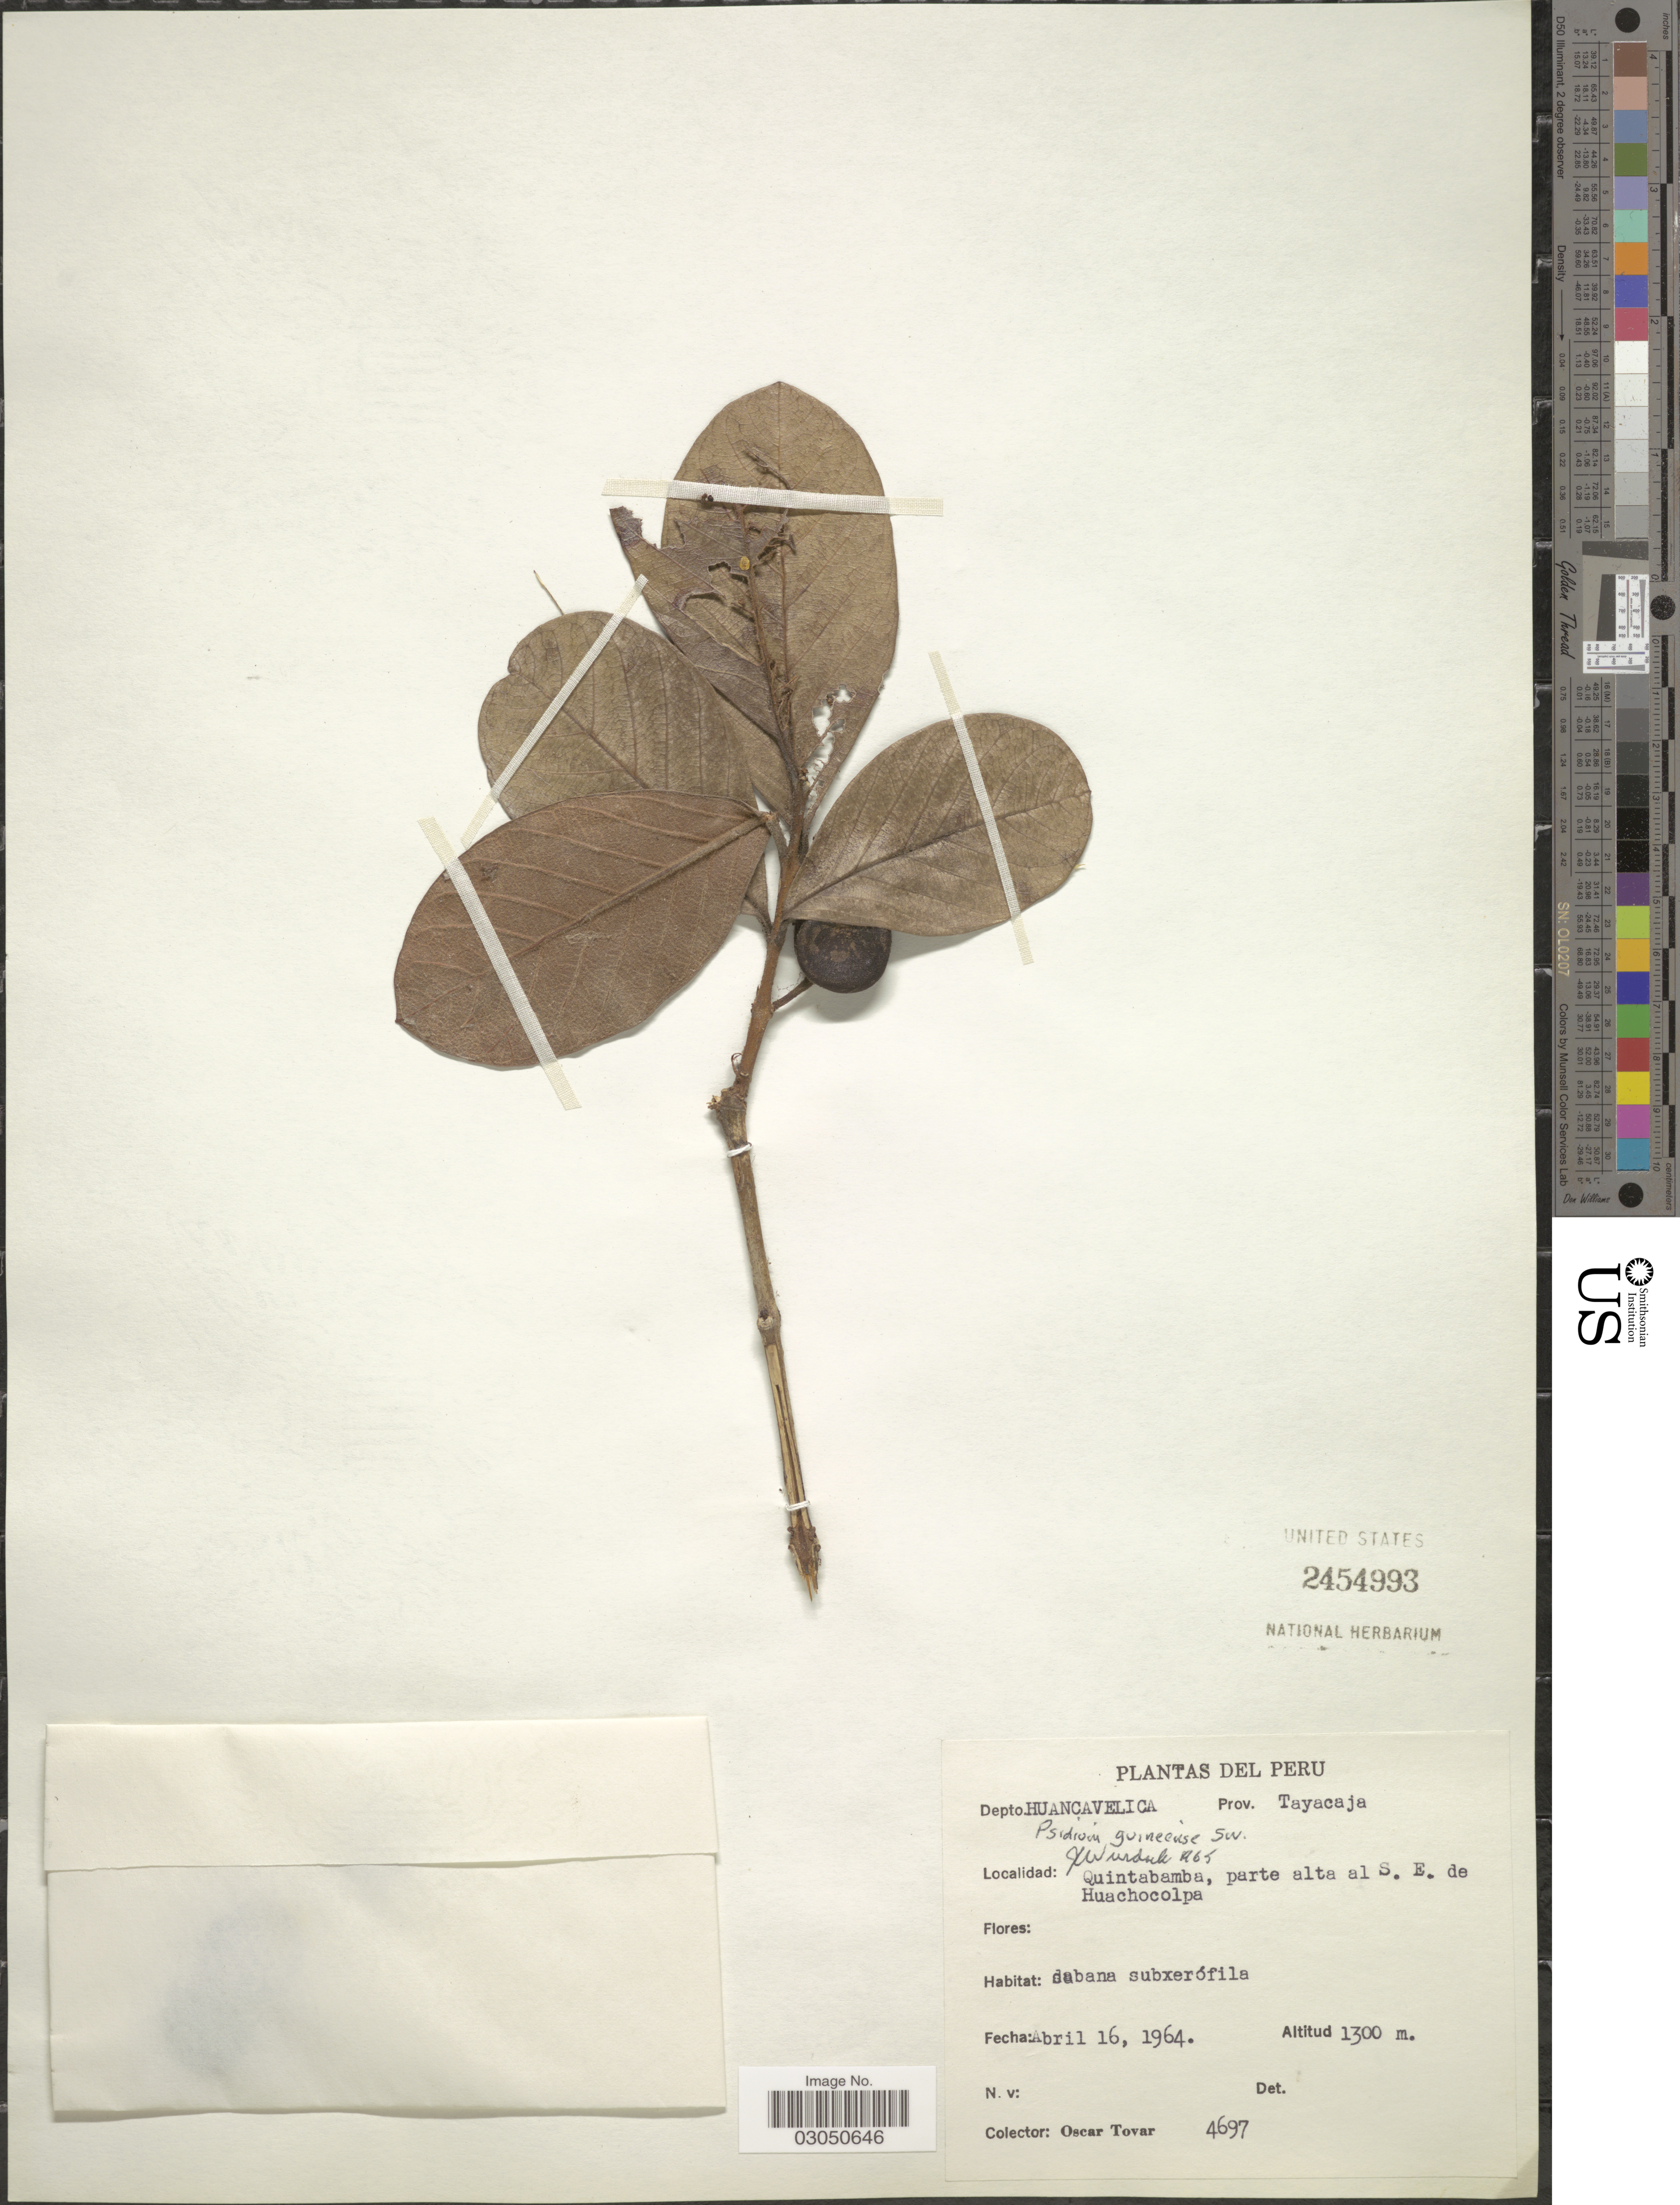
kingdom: Plantae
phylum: Tracheophyta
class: Magnoliopsida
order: Myrtales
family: Myrtaceae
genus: Psidium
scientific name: Psidium guineense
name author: Sw.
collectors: Ó. Tovar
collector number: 4697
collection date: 1964-04-16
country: Peru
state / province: Huancavelica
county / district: Tayacaja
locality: Depto. Huancavelica, Prov. Tayacaja. Quintabamba, parte alta al S. E. de Huachocolpa.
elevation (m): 1300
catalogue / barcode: US 2454993